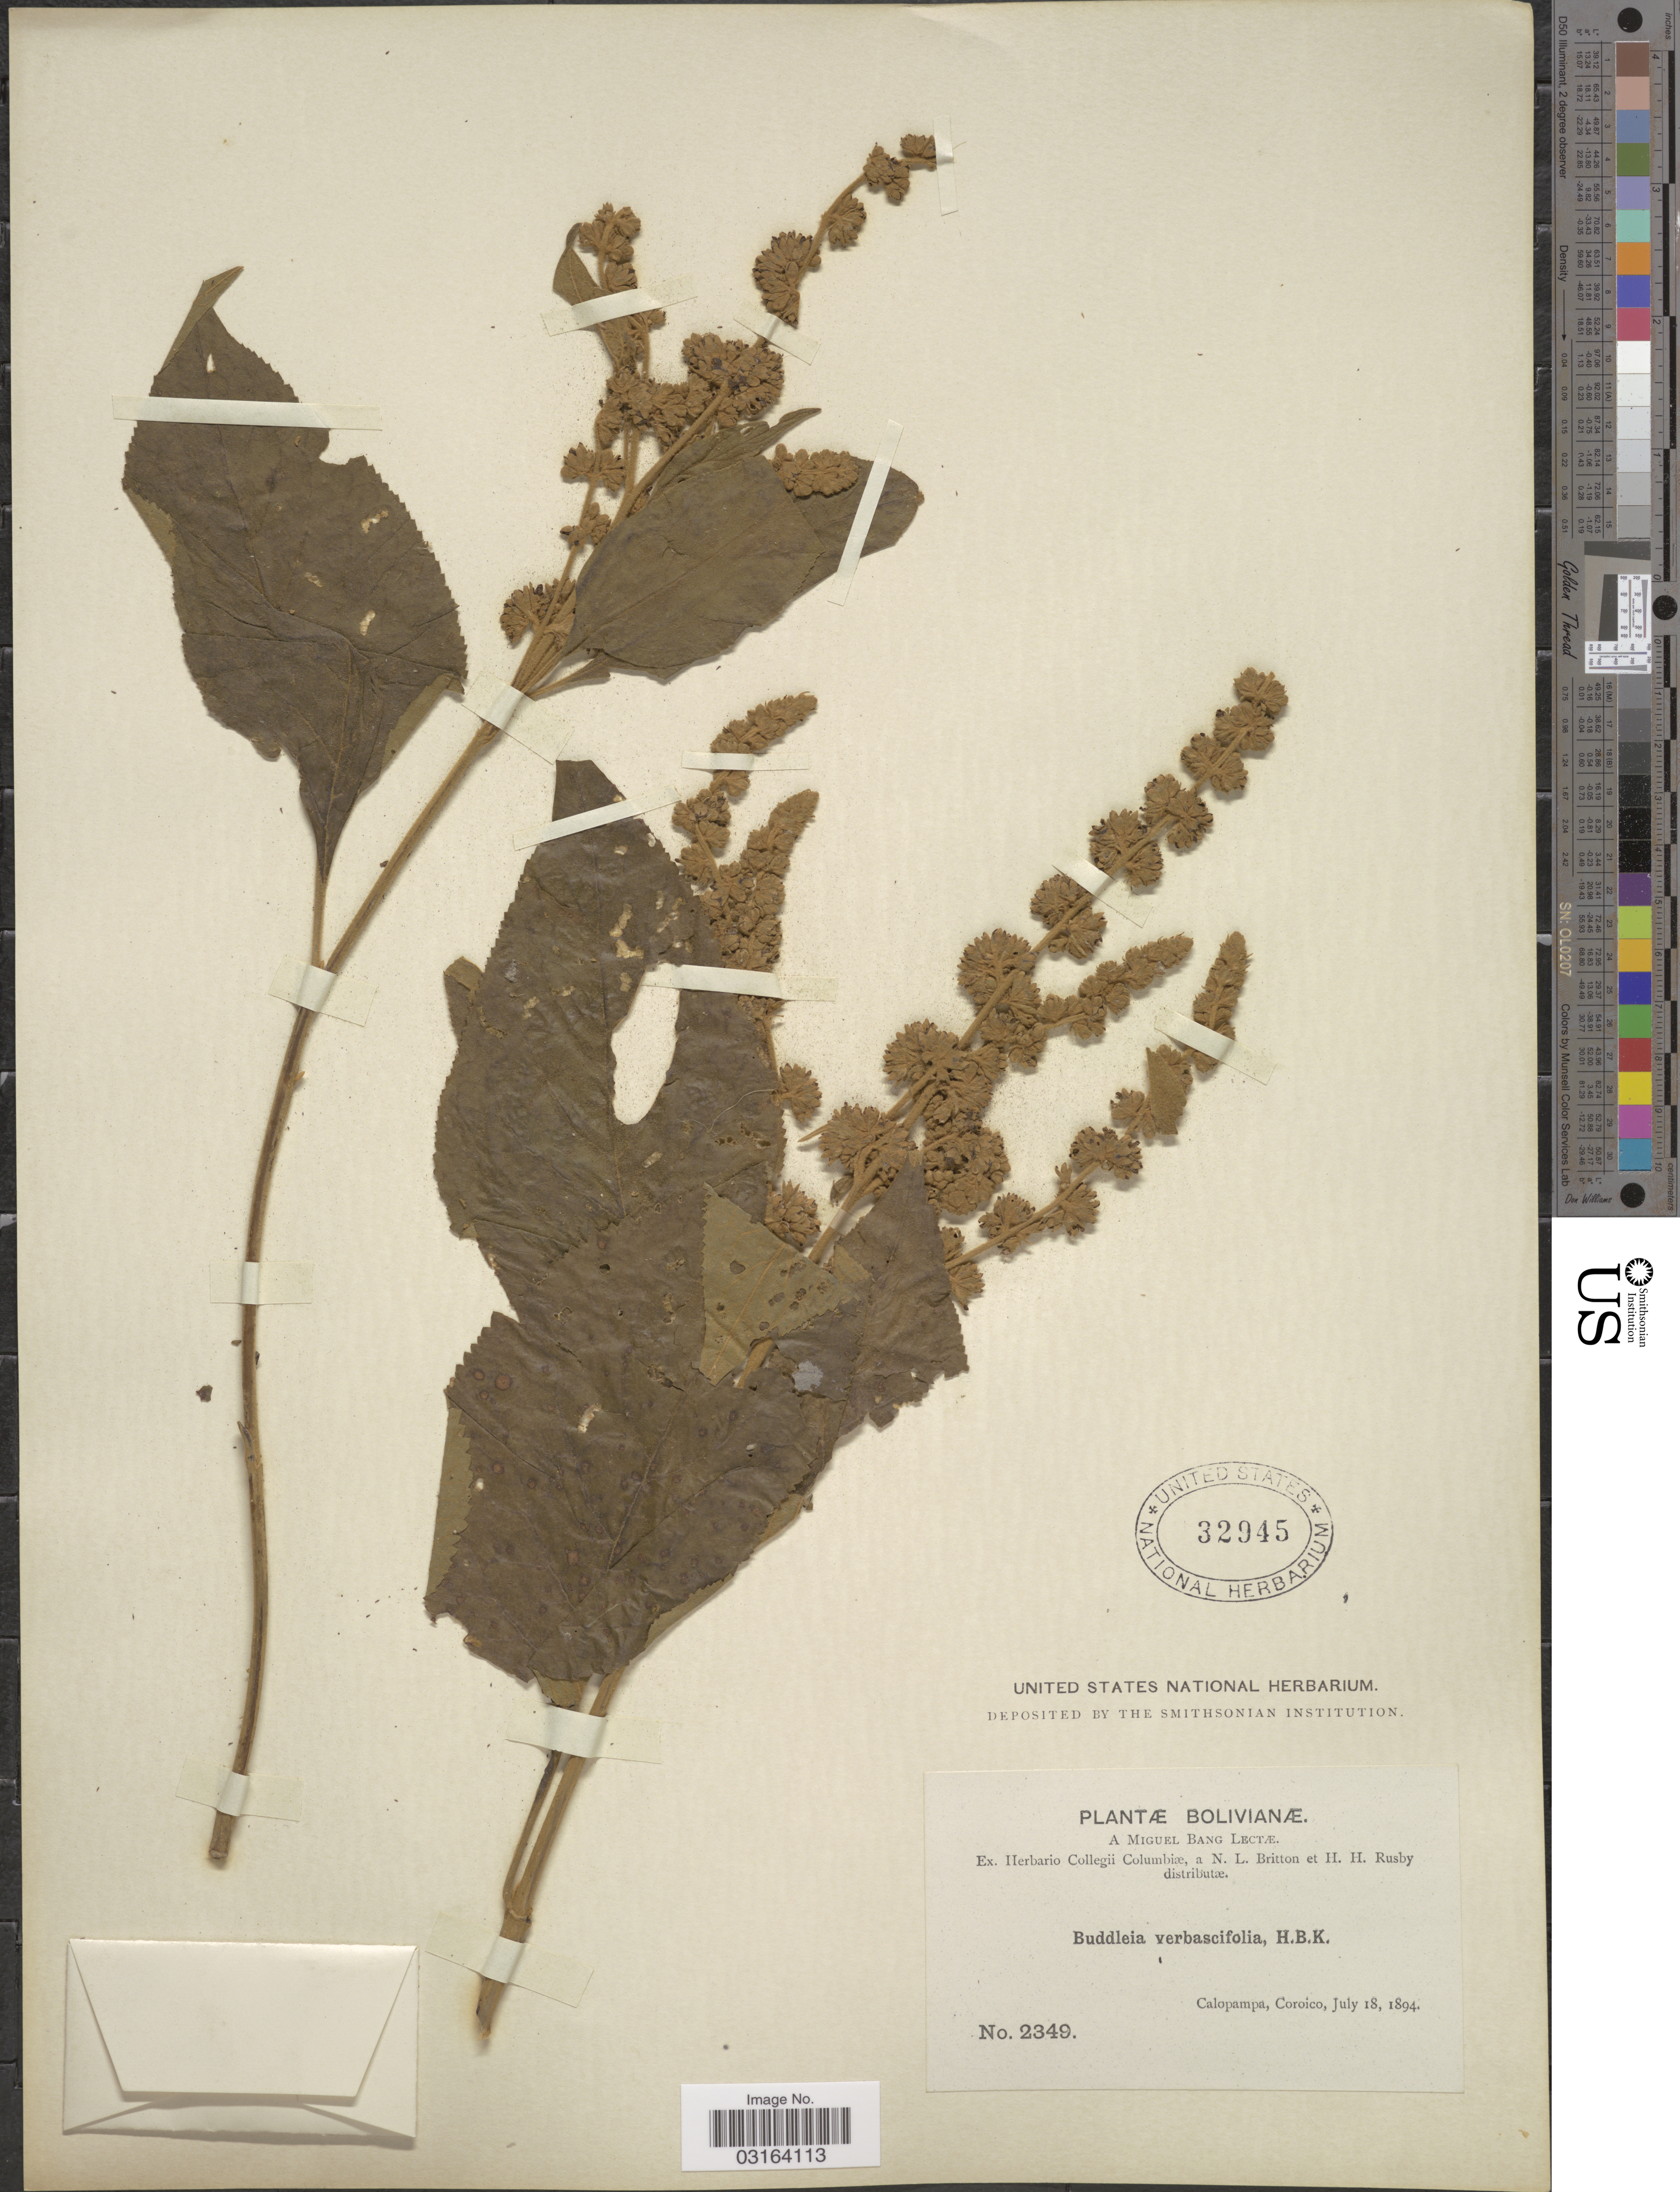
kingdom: Plantae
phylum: Tracheophyta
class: Magnoliopsida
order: Lamiales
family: Scrophulariaceae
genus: Buddleja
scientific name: Buddleja americana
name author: L.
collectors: M. Bang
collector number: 2349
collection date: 1894-07-18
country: Bolivia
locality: Calopampa, Coroico.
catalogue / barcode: US 32945